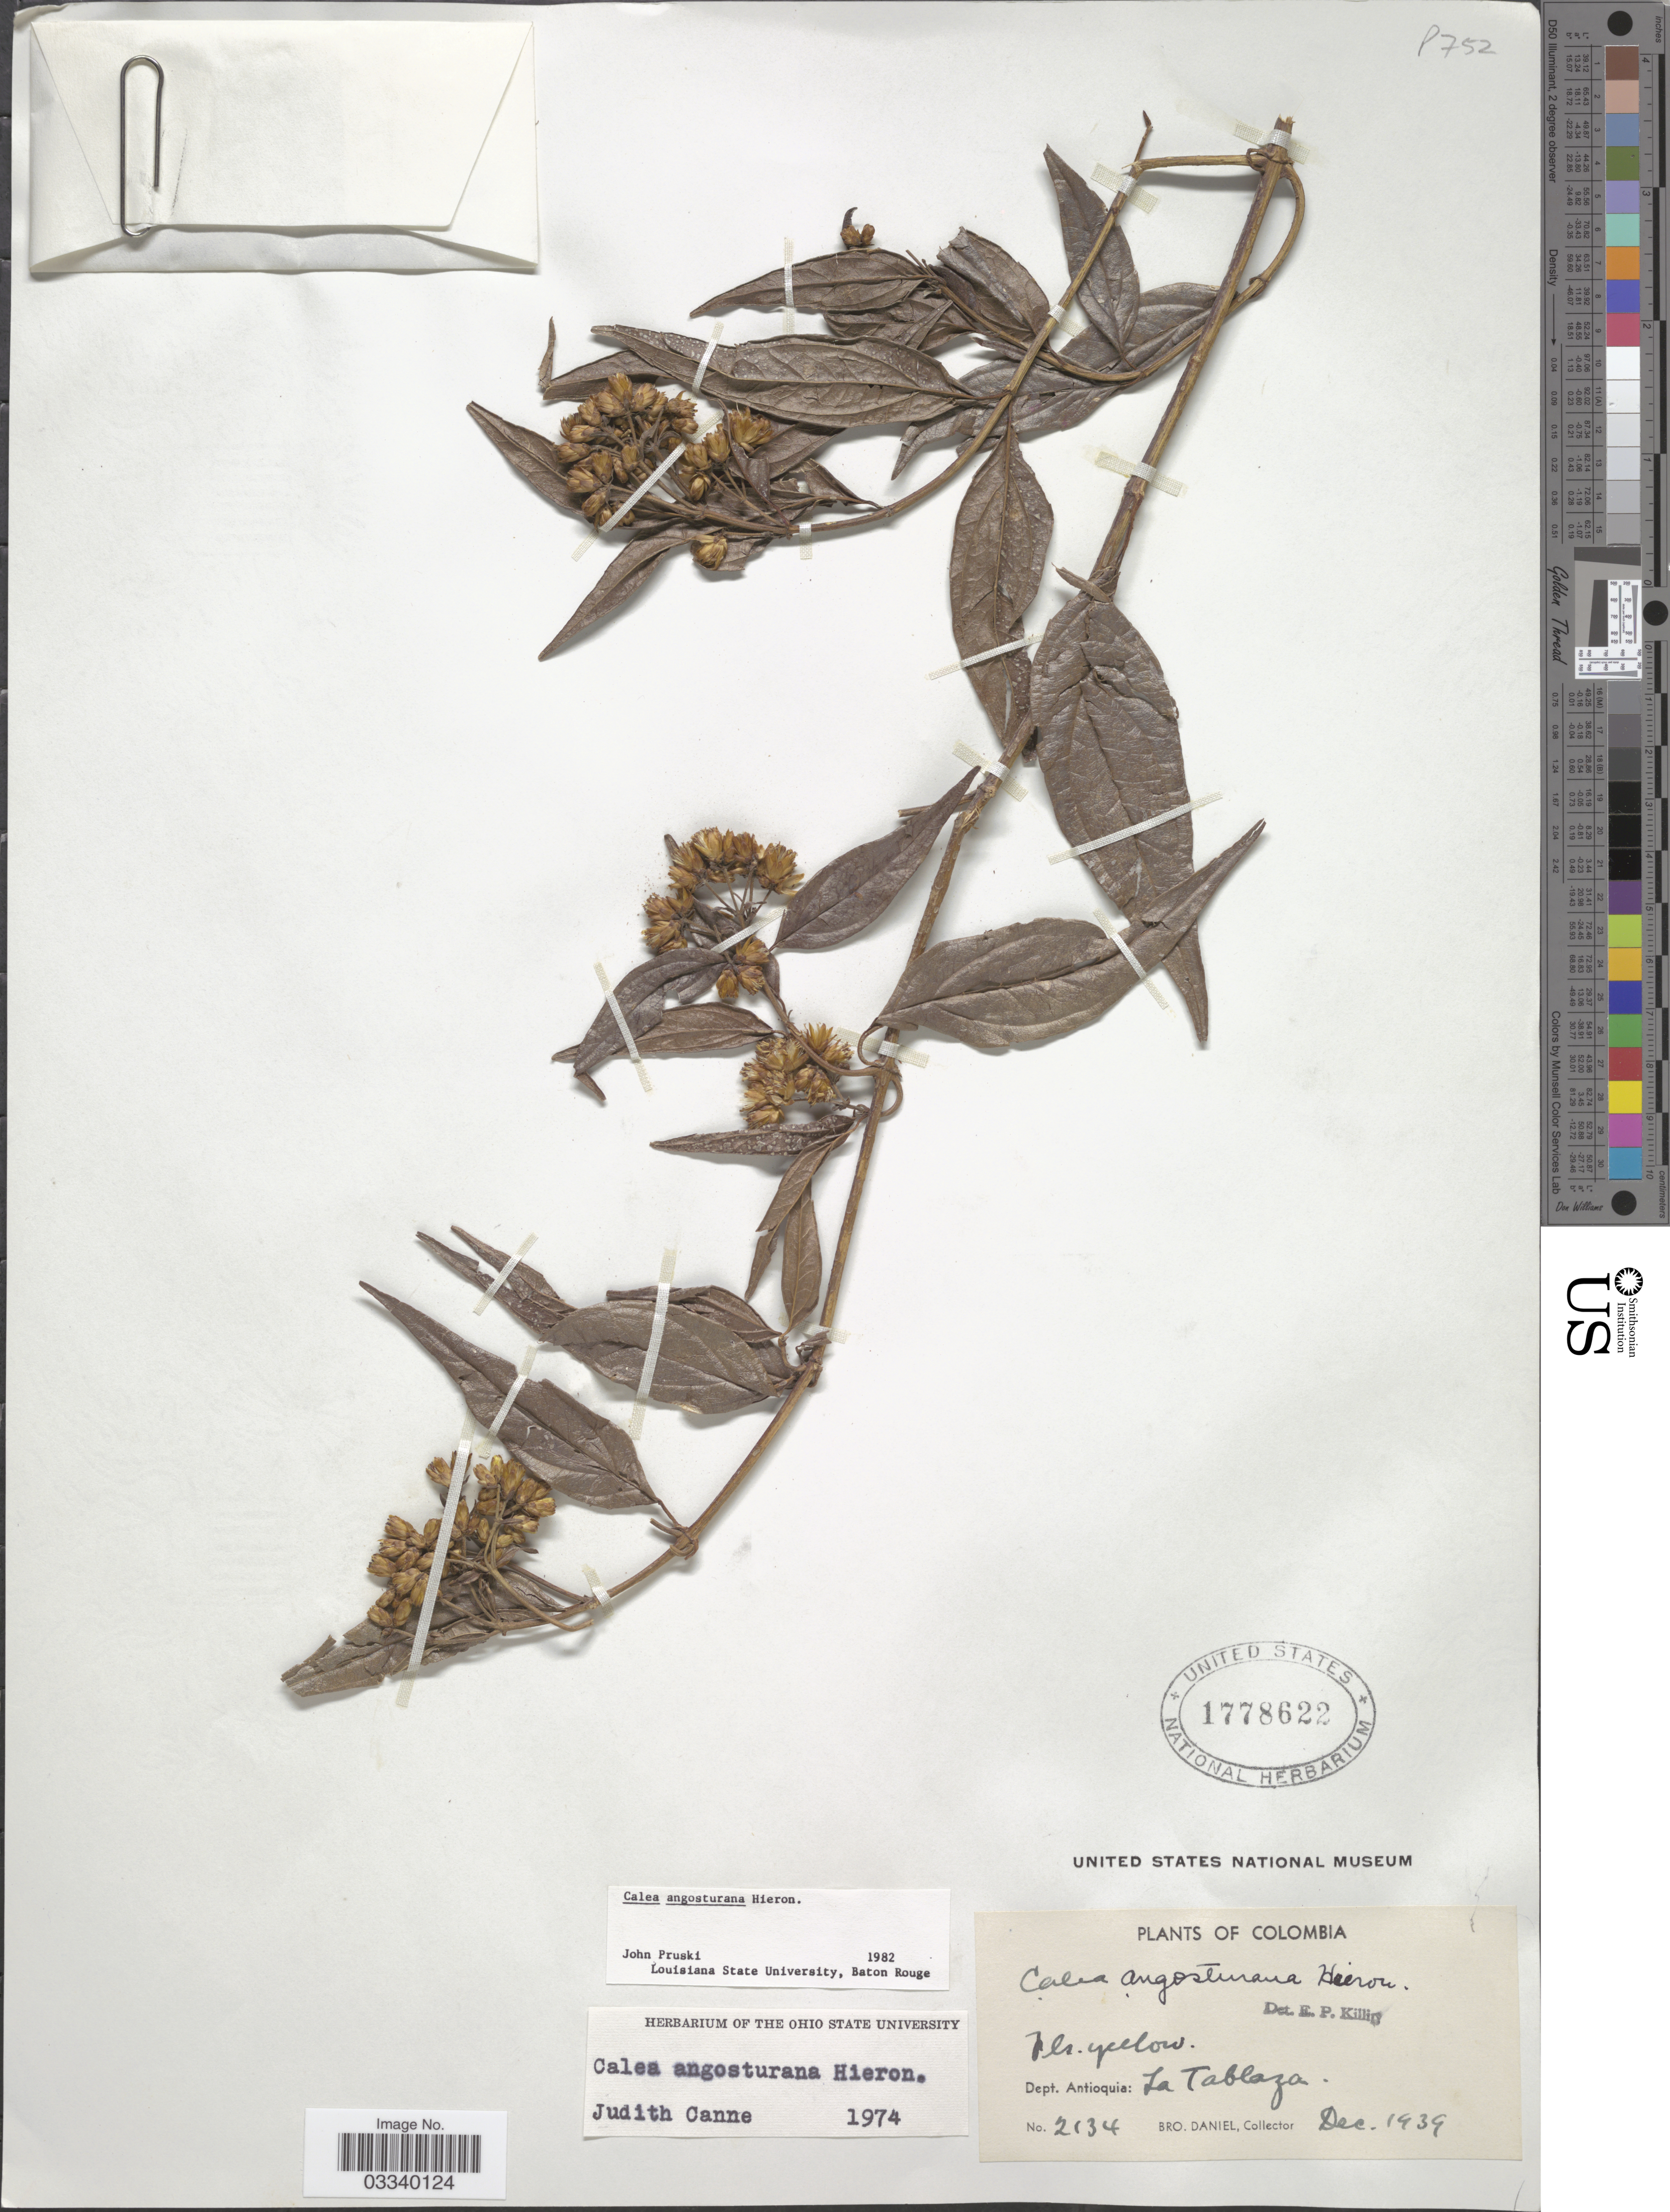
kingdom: Plantae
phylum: Tracheophyta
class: Magnoliopsida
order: Asterales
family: Asteraceae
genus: Calea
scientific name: Calea angosturana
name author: Hieron.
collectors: Bro. Daniel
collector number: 2134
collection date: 1939-12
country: Colombia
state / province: Antioquia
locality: Dept. Antioquia: La Tablaza.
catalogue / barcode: US 1778622